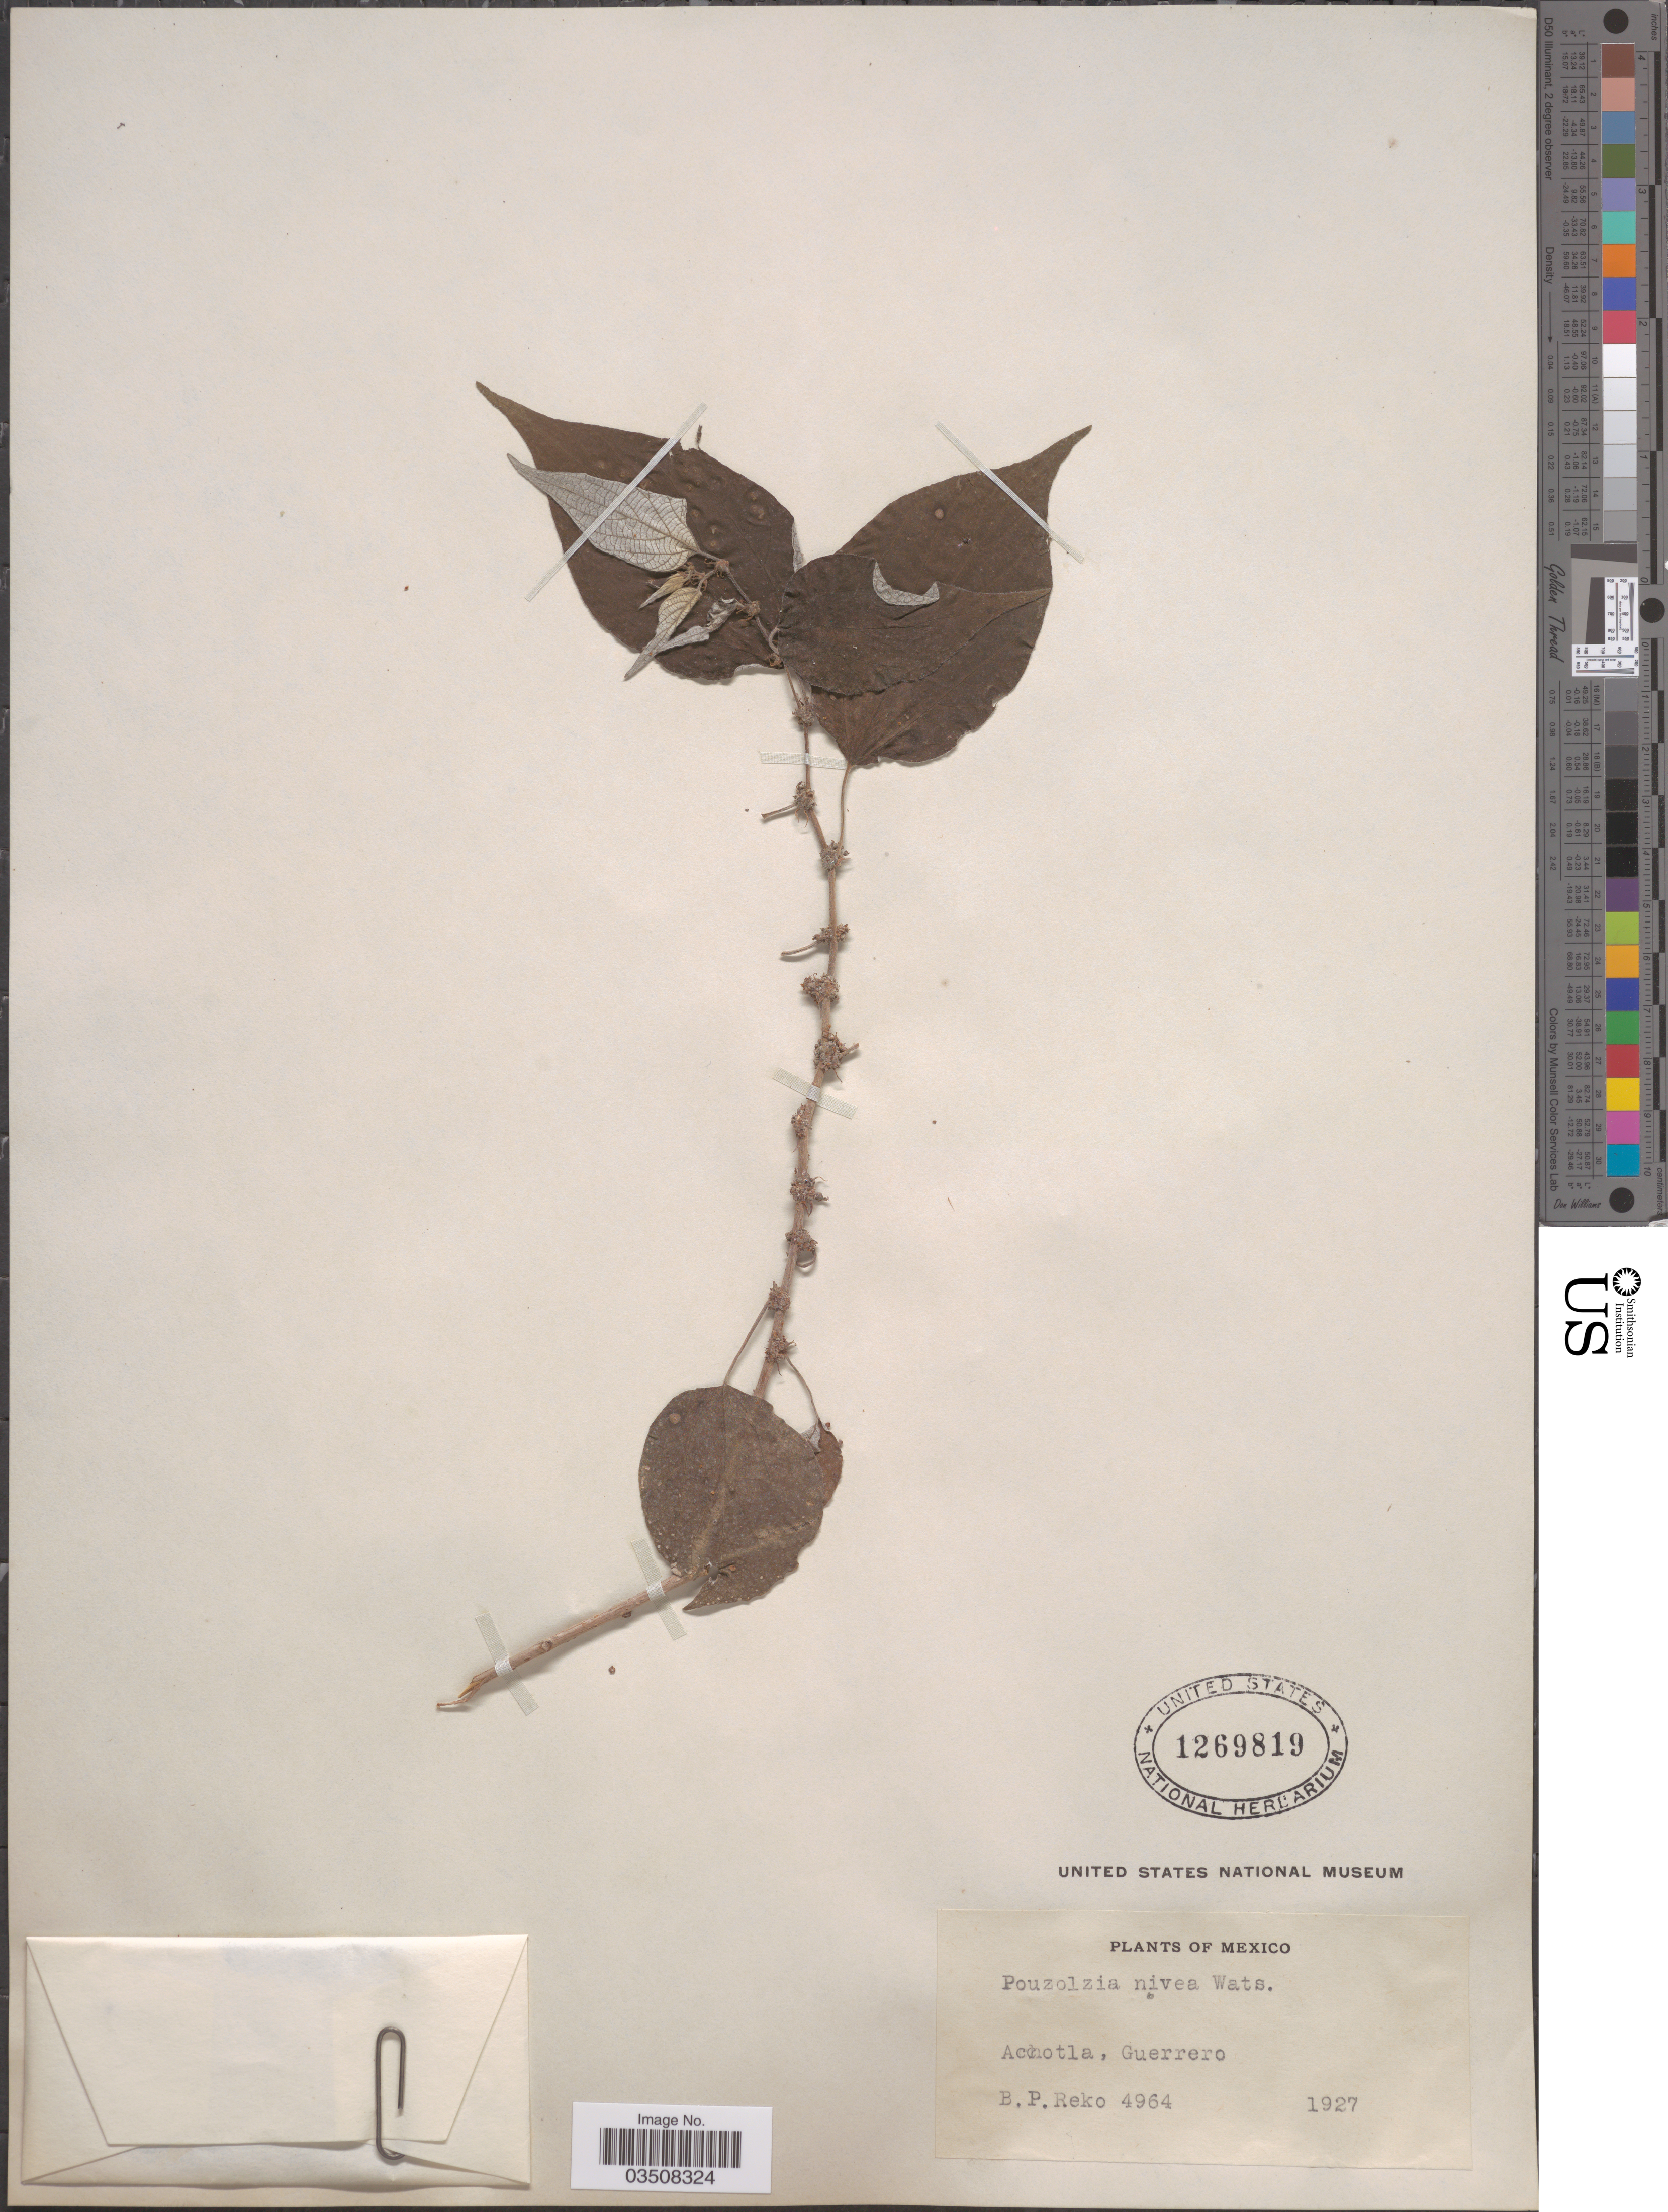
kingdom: Plantae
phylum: Tracheophyta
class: Magnoliopsida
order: Rosales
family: Urticaceae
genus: Pouzolzia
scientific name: Pouzolzia nivea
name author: S. Watson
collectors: B. P. Reko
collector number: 4964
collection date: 1927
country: Mexico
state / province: Guerrero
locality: Achotla.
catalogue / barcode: US 1269819